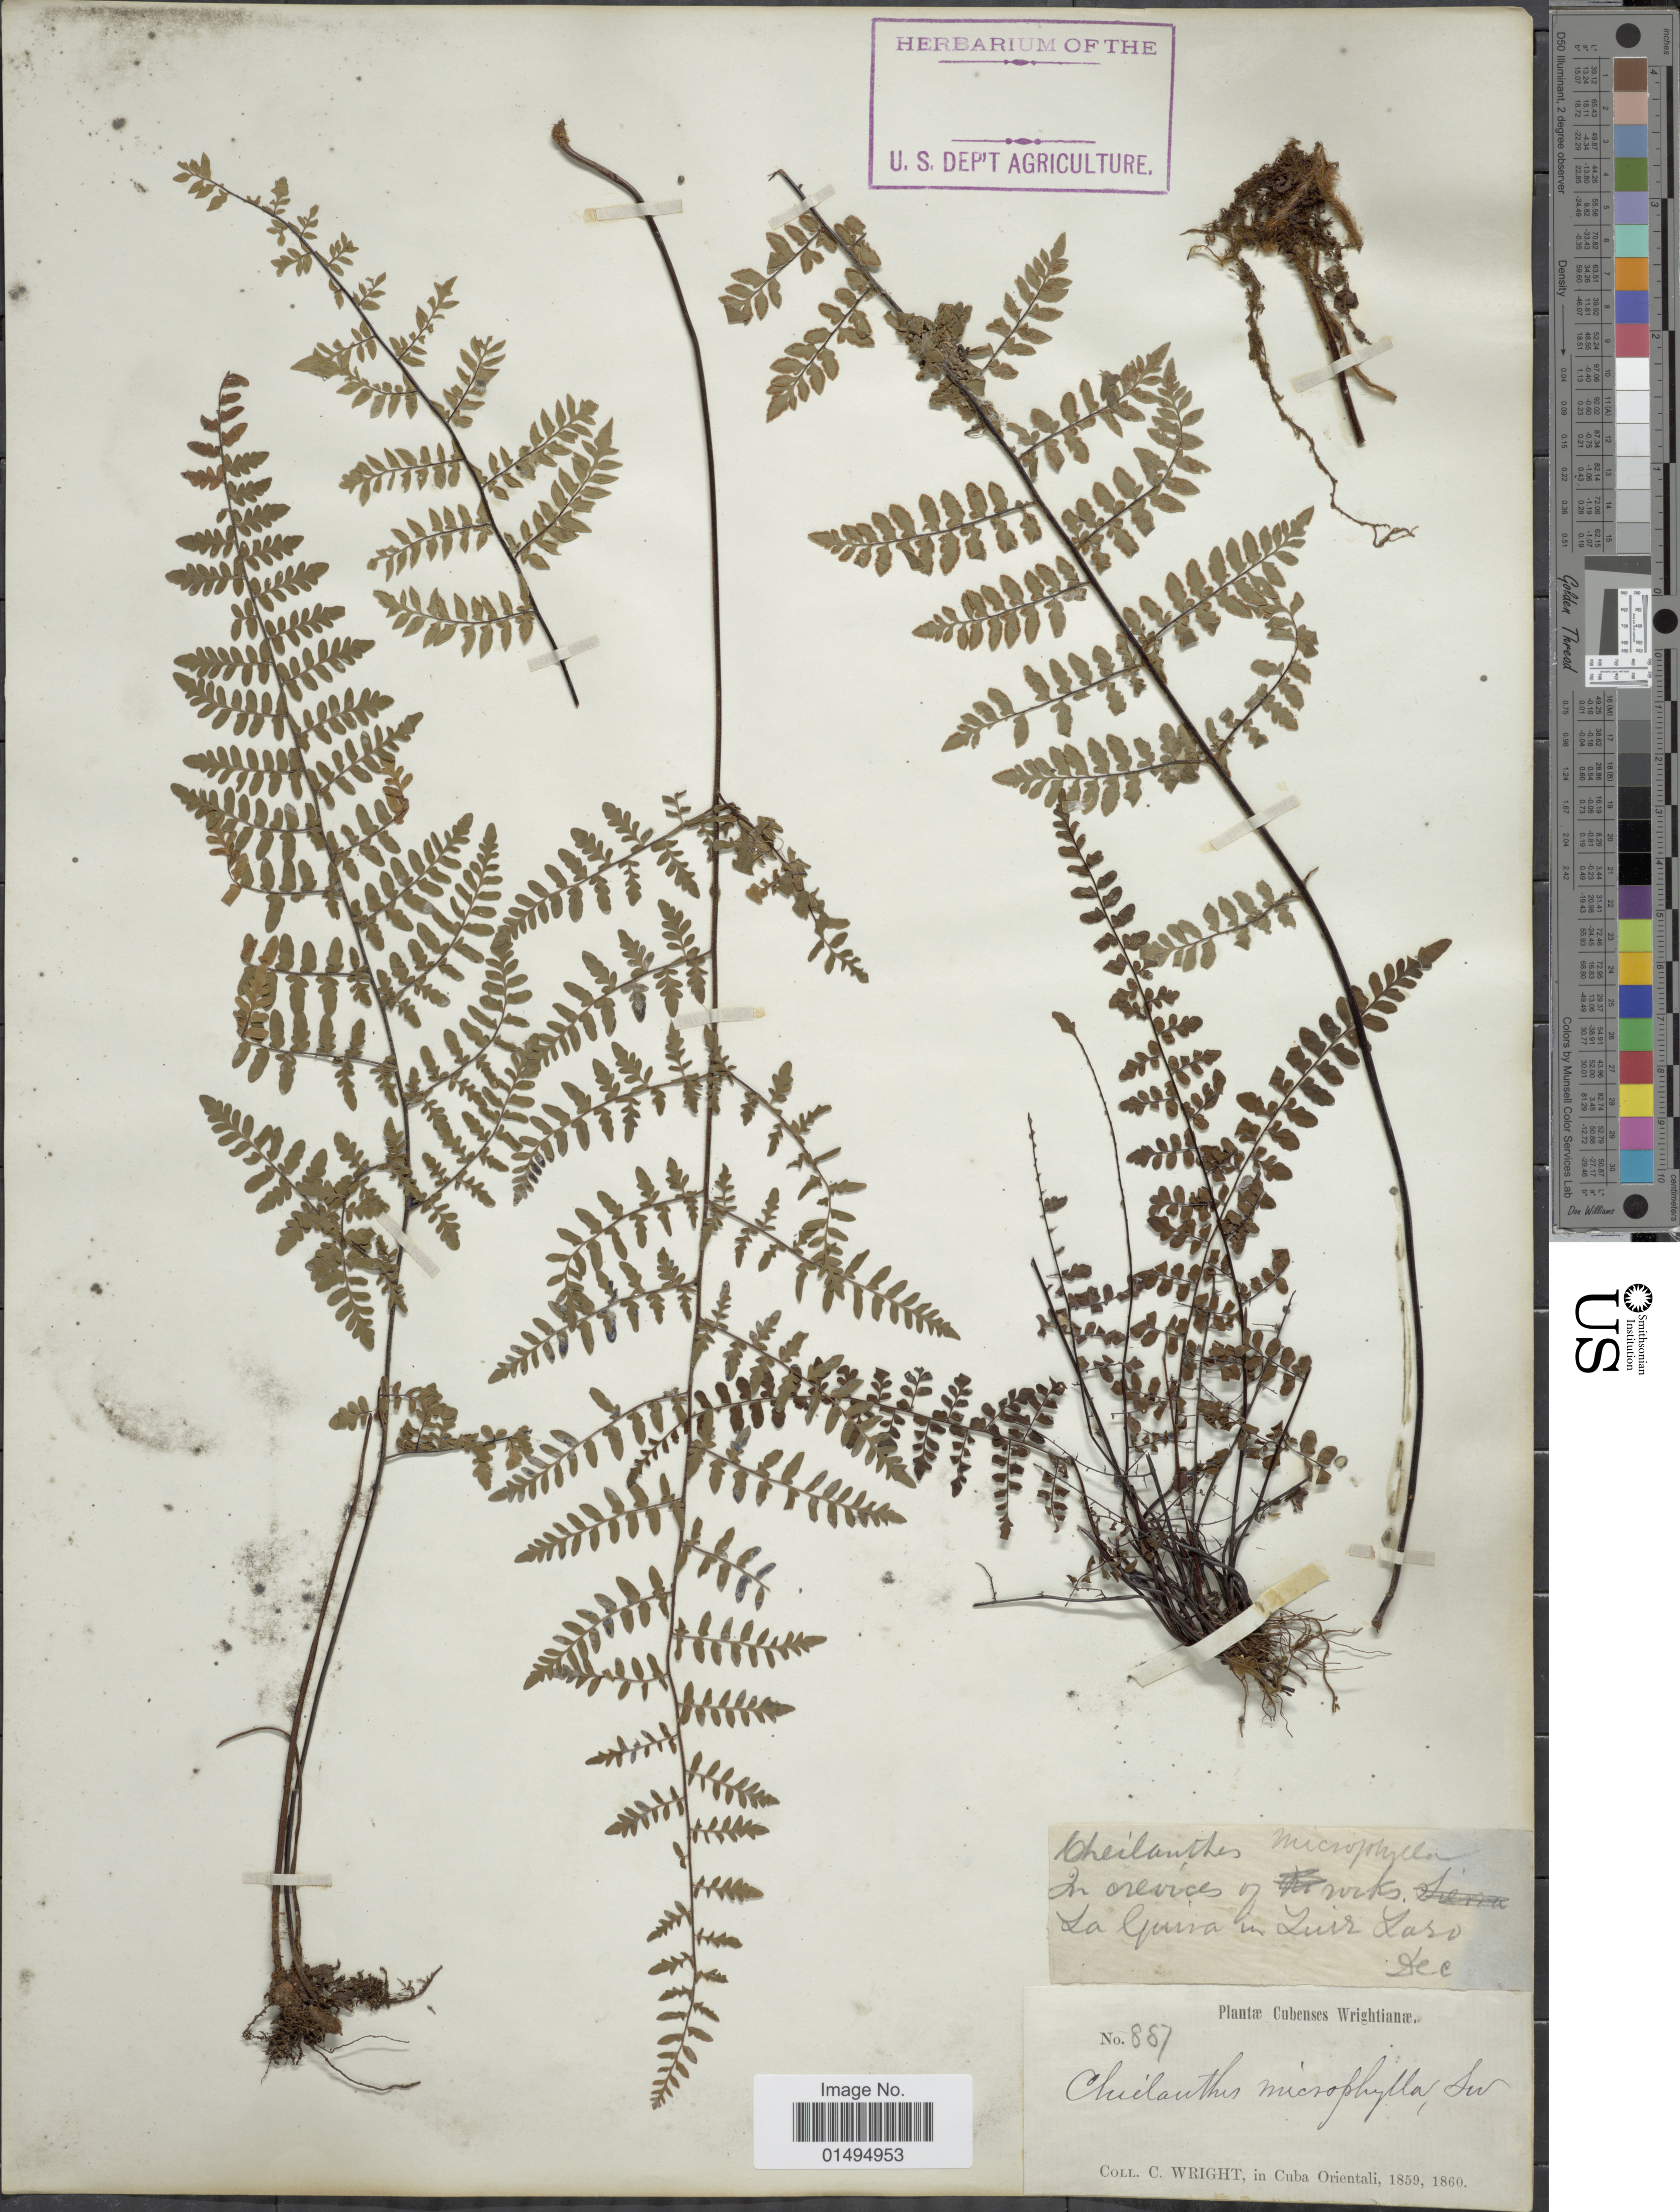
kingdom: Plantae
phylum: Tracheophyta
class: Polypodiopsida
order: Polypodiales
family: Pteridaceae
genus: Myriopteris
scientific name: Myriopteris microphylla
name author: (Sw.) Grusz & Windham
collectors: C. Wright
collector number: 887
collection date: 1859/1860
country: Cuba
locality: Cuba Orientali, La Guira in Zuir Zaso. Cubenses Wrightianae.